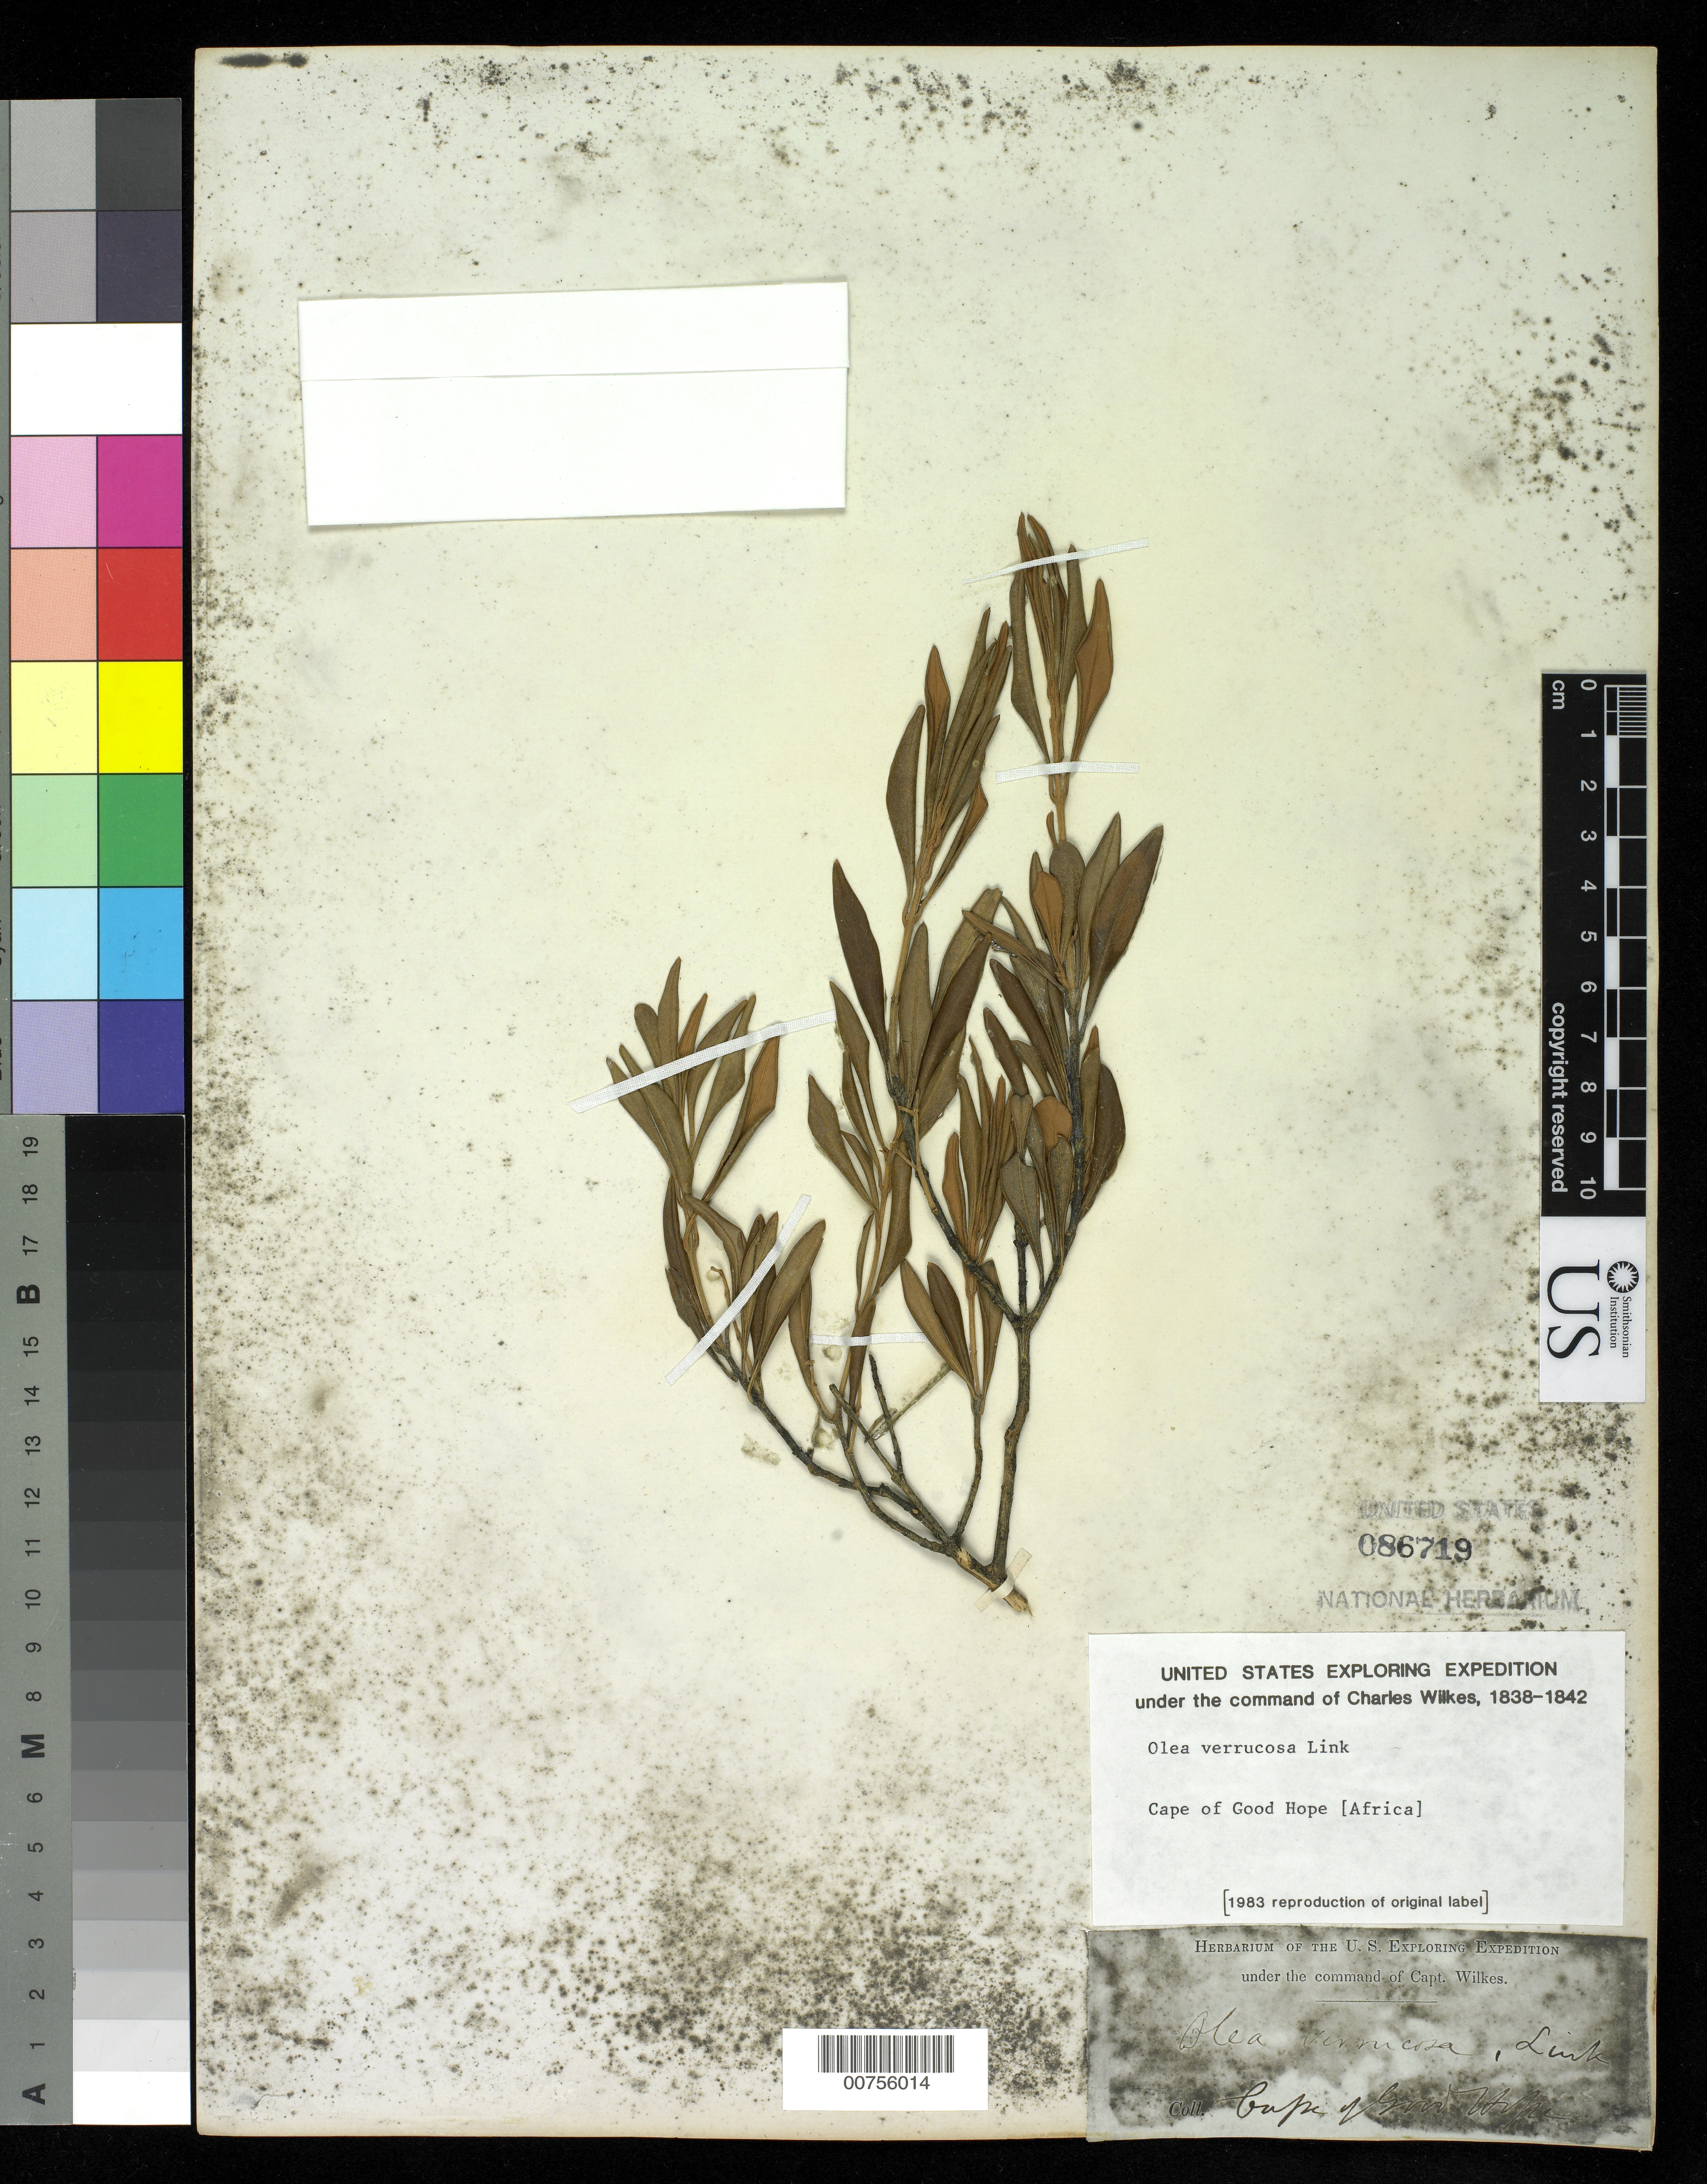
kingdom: Plantae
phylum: Tracheophyta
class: Magnoliopsida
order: Lamiales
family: Oleaceae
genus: Olea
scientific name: Olea verrucosa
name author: (Willd.) Link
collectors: Wilkes Explor. Exped.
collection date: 1838/1842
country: South Africa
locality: Cape of Good Hope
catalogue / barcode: US 86719